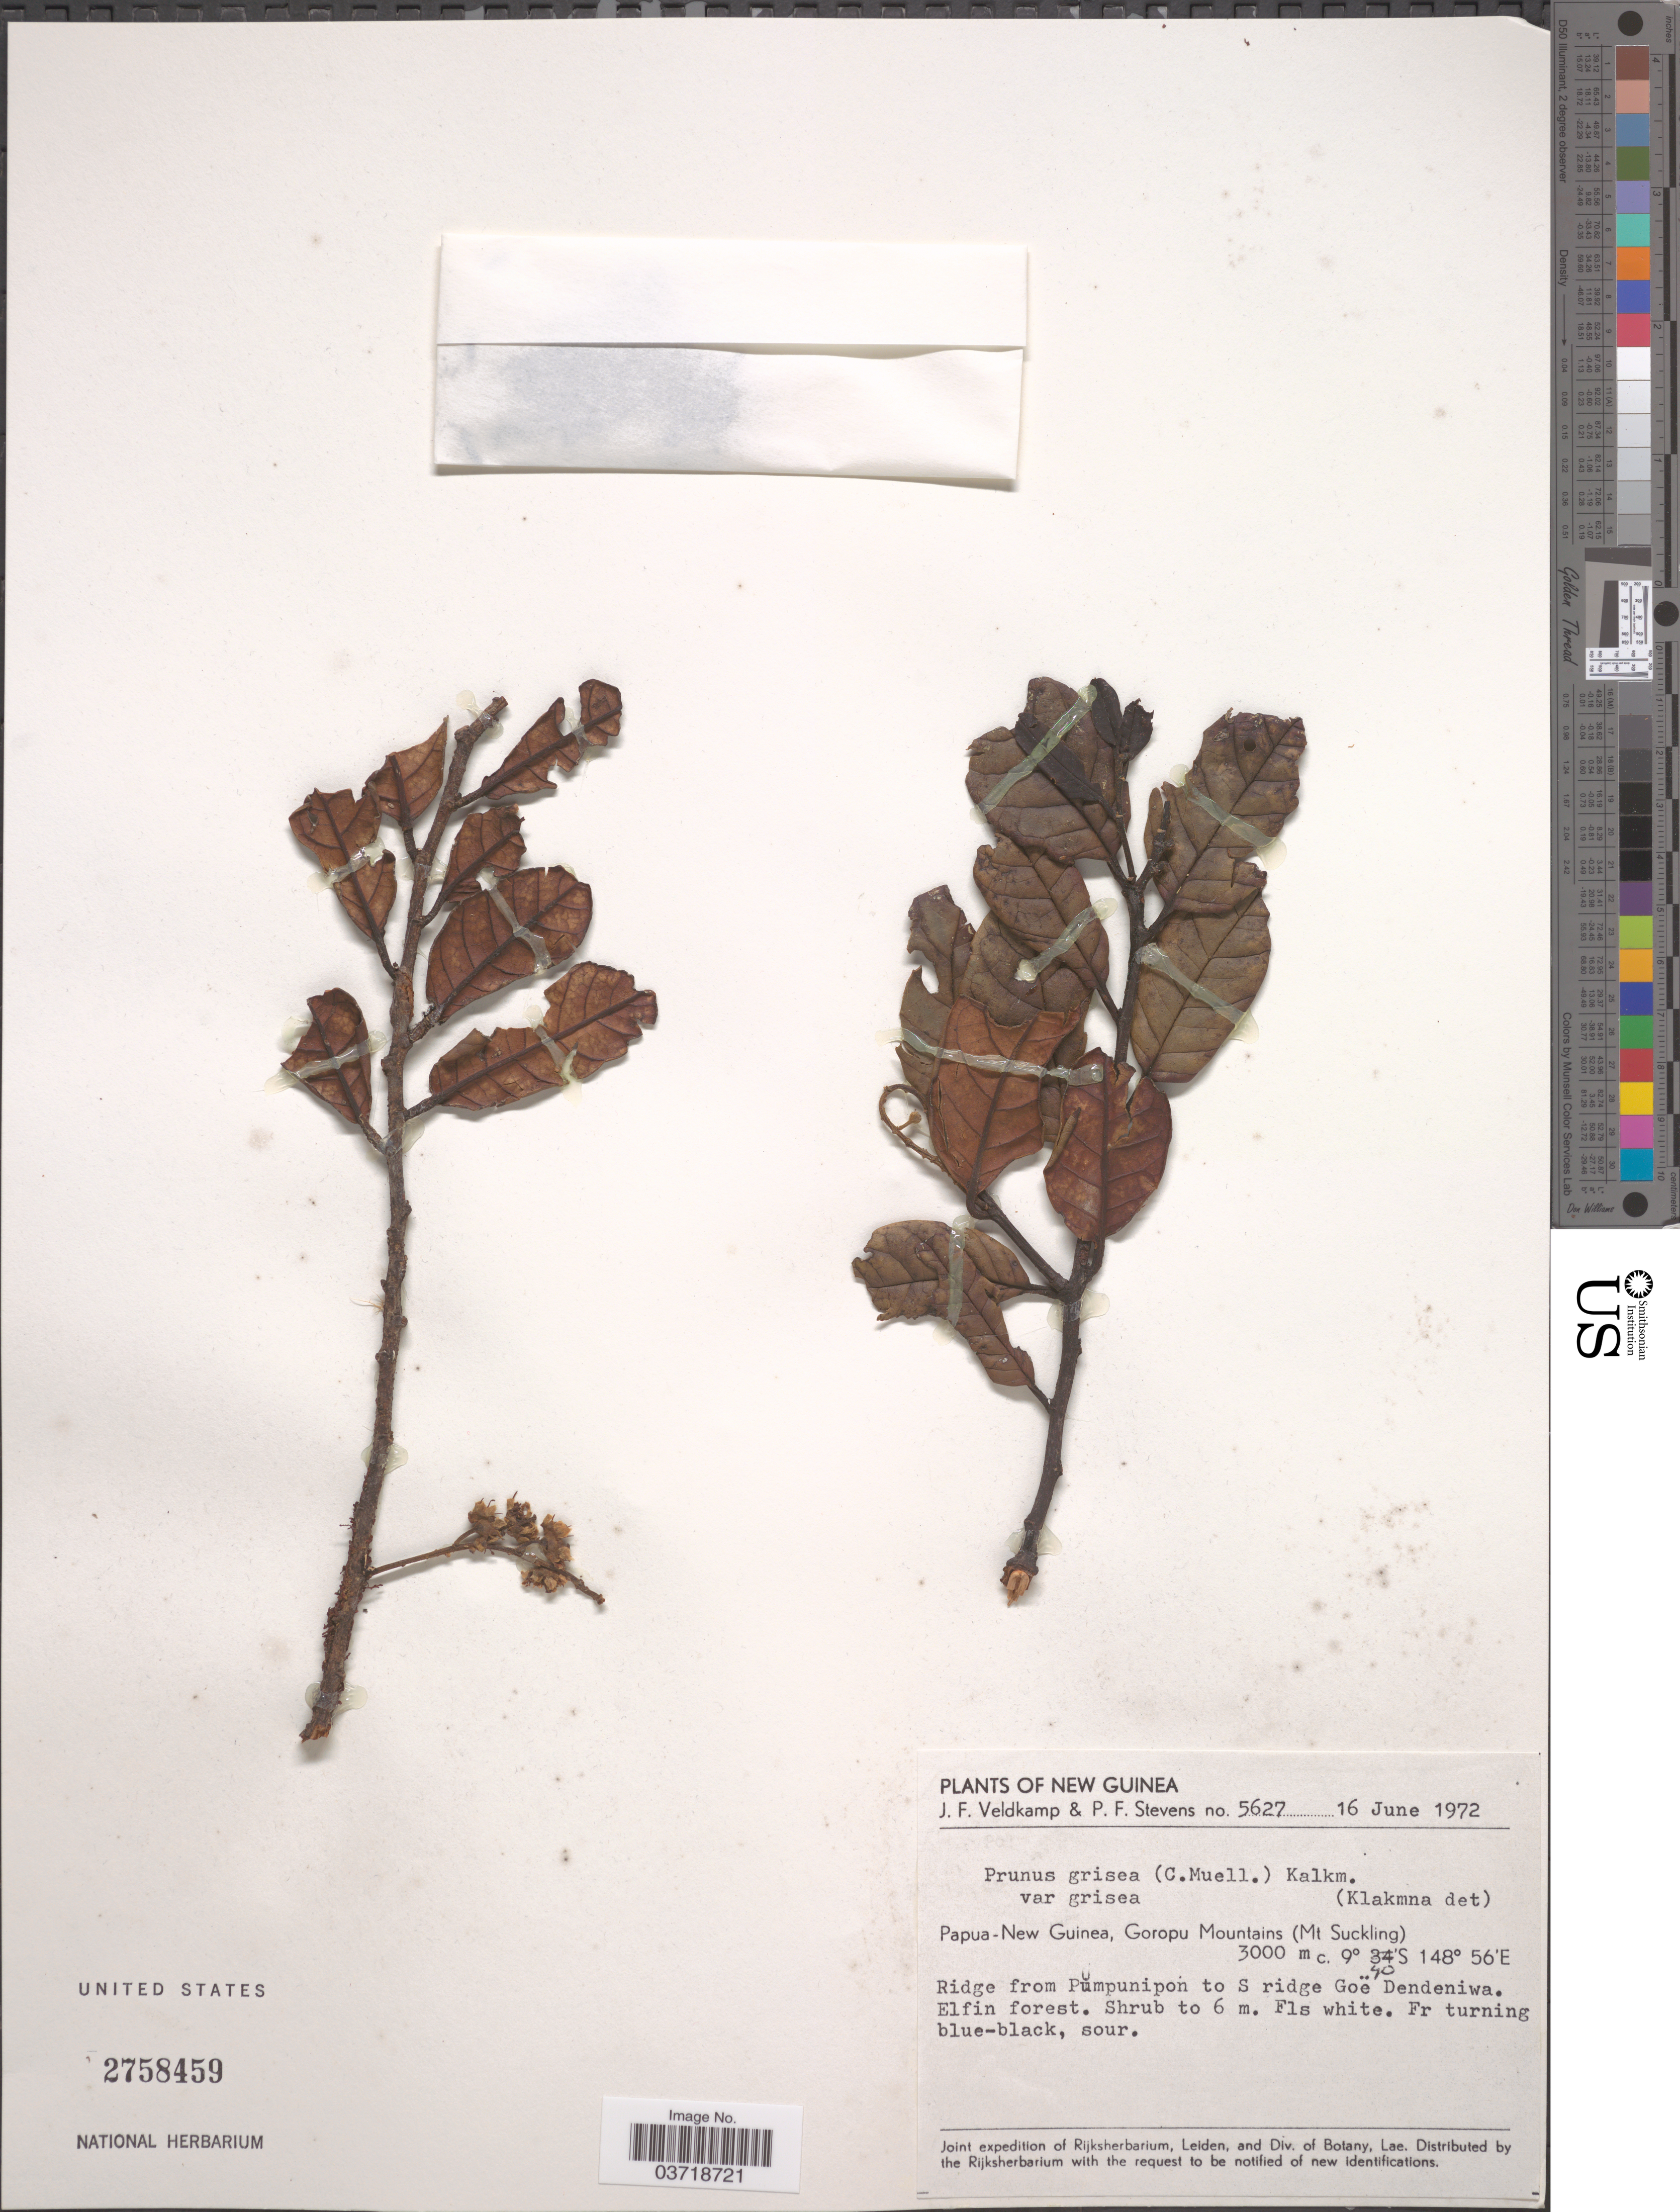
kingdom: Plantae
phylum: Tracheophyta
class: Magnoliopsida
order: Rosales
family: Rosaceae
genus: Prunus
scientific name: Prunus grisea var. grisea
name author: (Blume ex K. Müller) Kalkman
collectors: J. F. Veldkamp & P. F. Stevens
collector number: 5627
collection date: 1972-06-16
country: Papua New Guinea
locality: New Guinea. Papua-New Guinea, Goropu Mountains (Mt Suckling). Ridge from Pumpunipon to S ridge Goë Dendeniwa.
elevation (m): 3000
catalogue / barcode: US 2758459